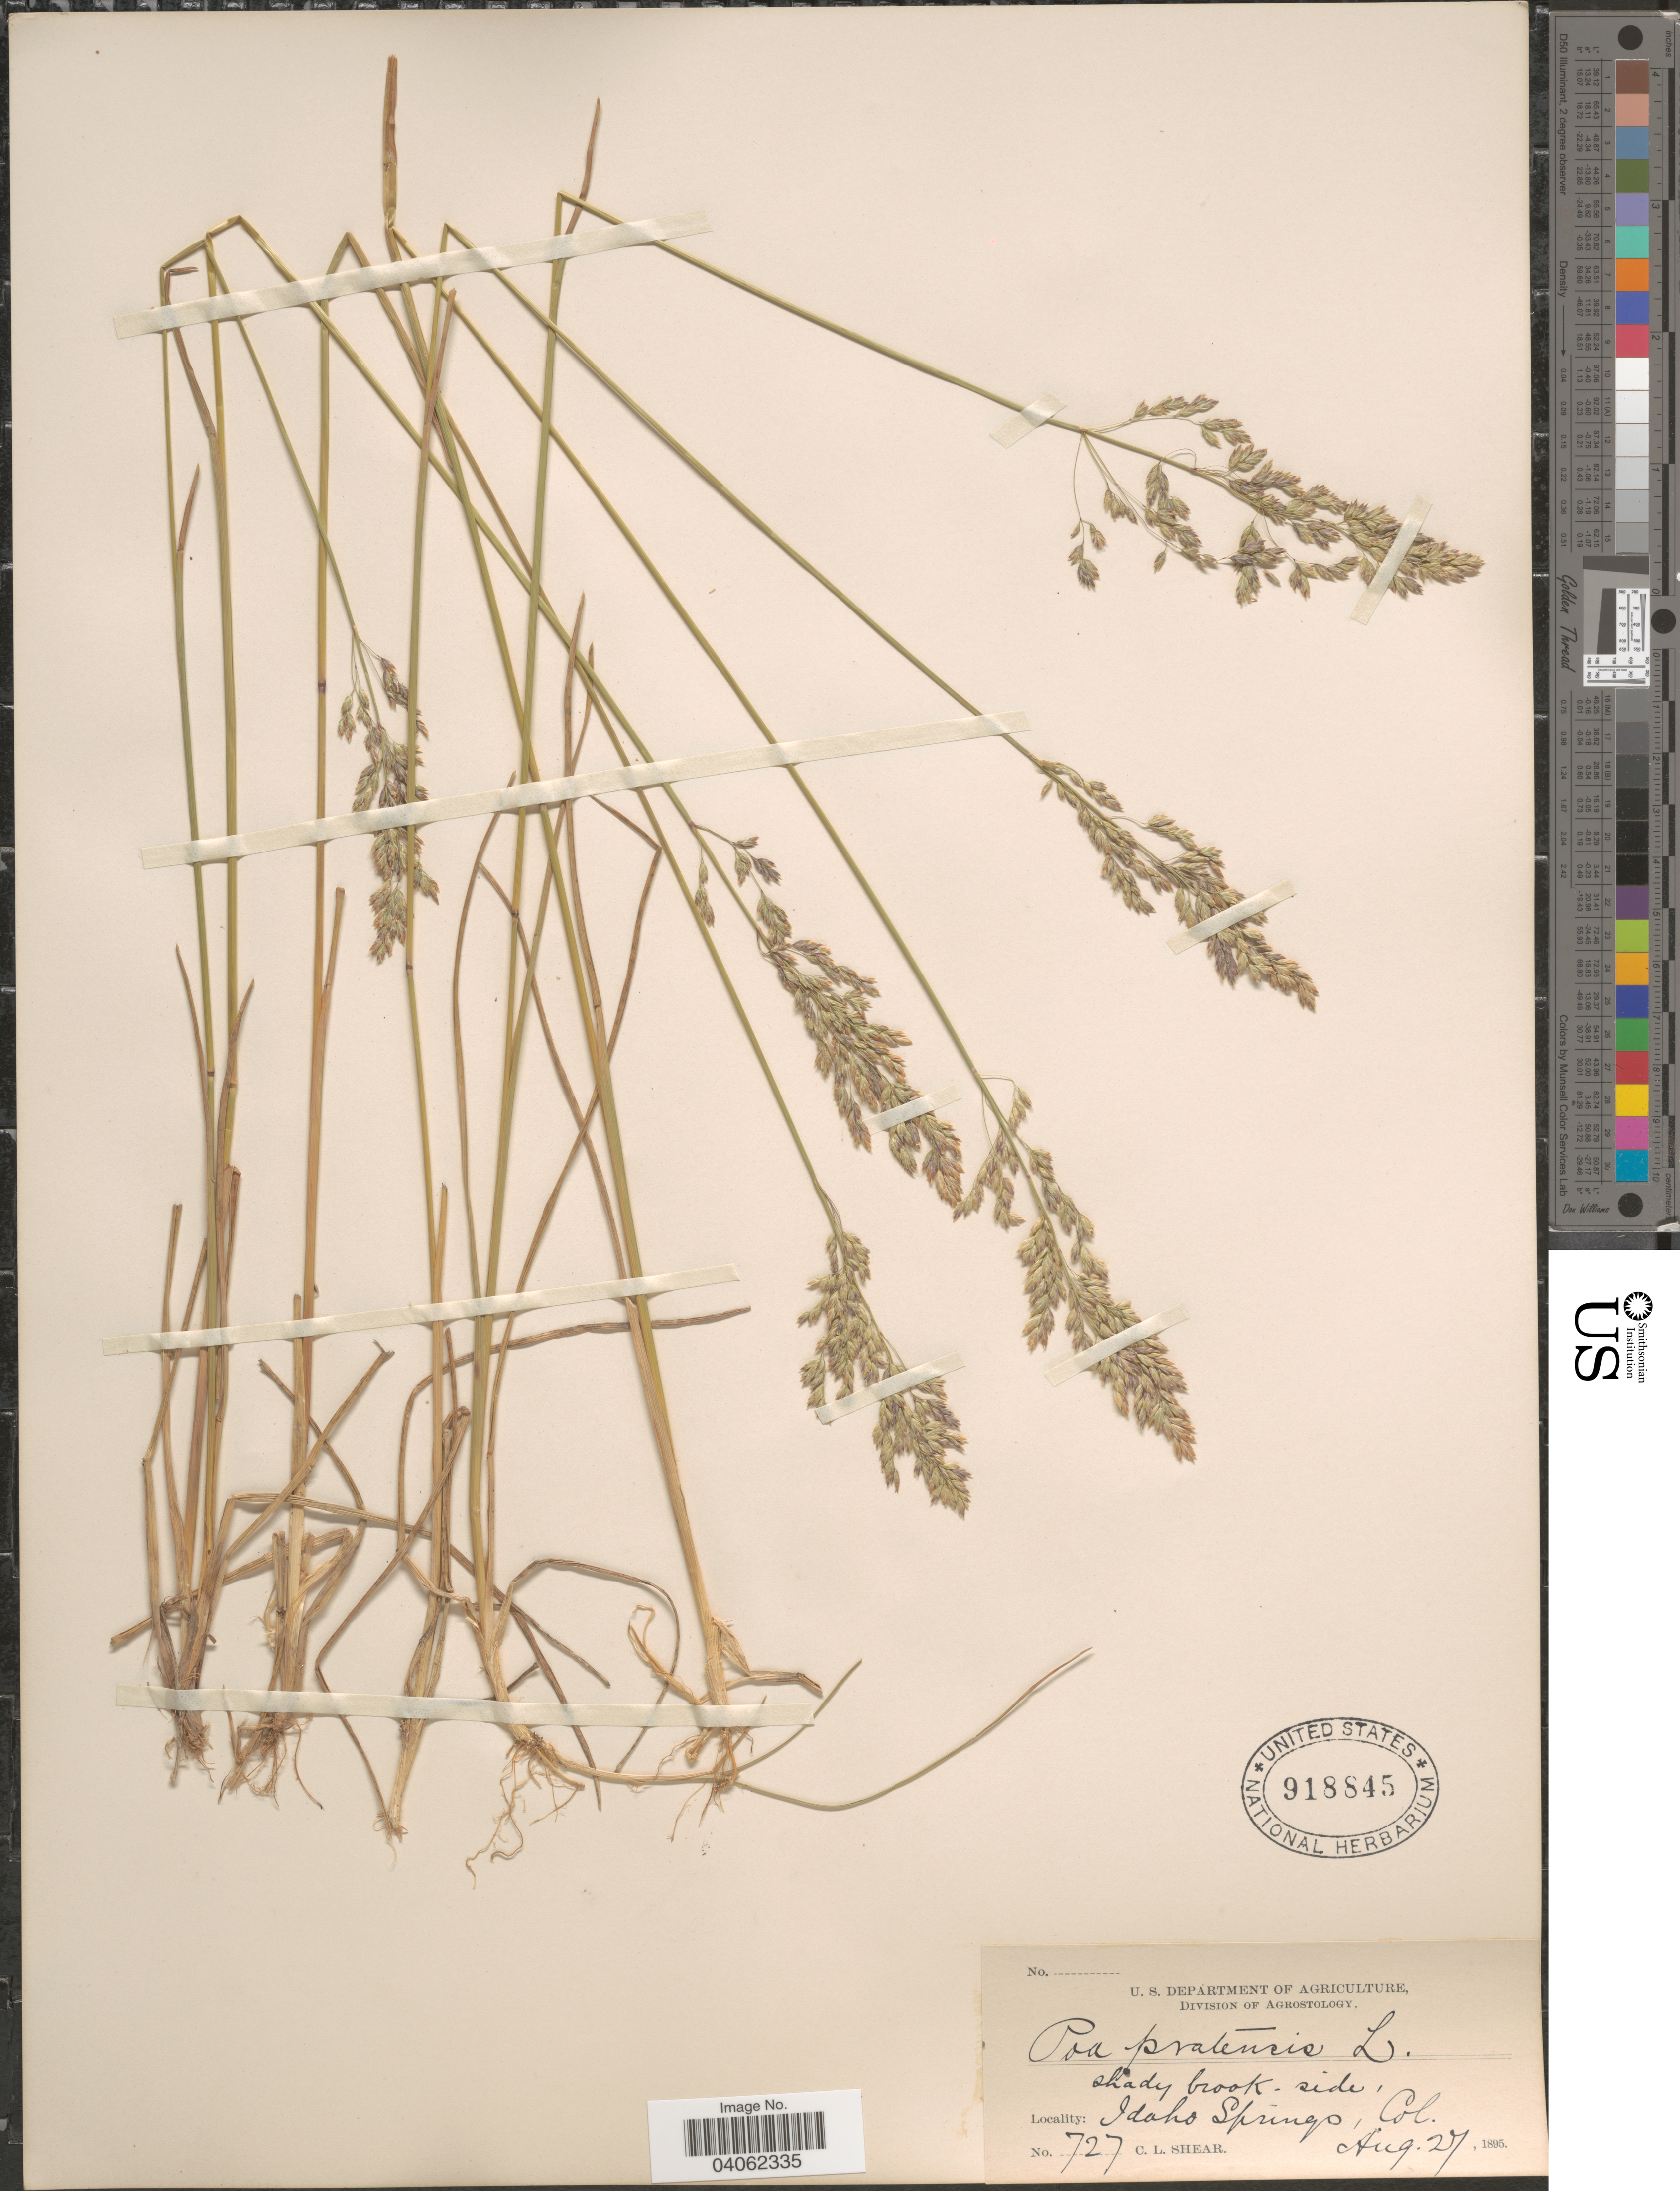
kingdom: Plantae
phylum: Tracheophyta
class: Liliopsida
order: Poales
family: Poaceae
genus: Poa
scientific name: Poa pratensis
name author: L.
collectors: C. L. Shear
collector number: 727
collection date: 1895-08-27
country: United States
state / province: Colorado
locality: Idaho Springs.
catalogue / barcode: US 918845